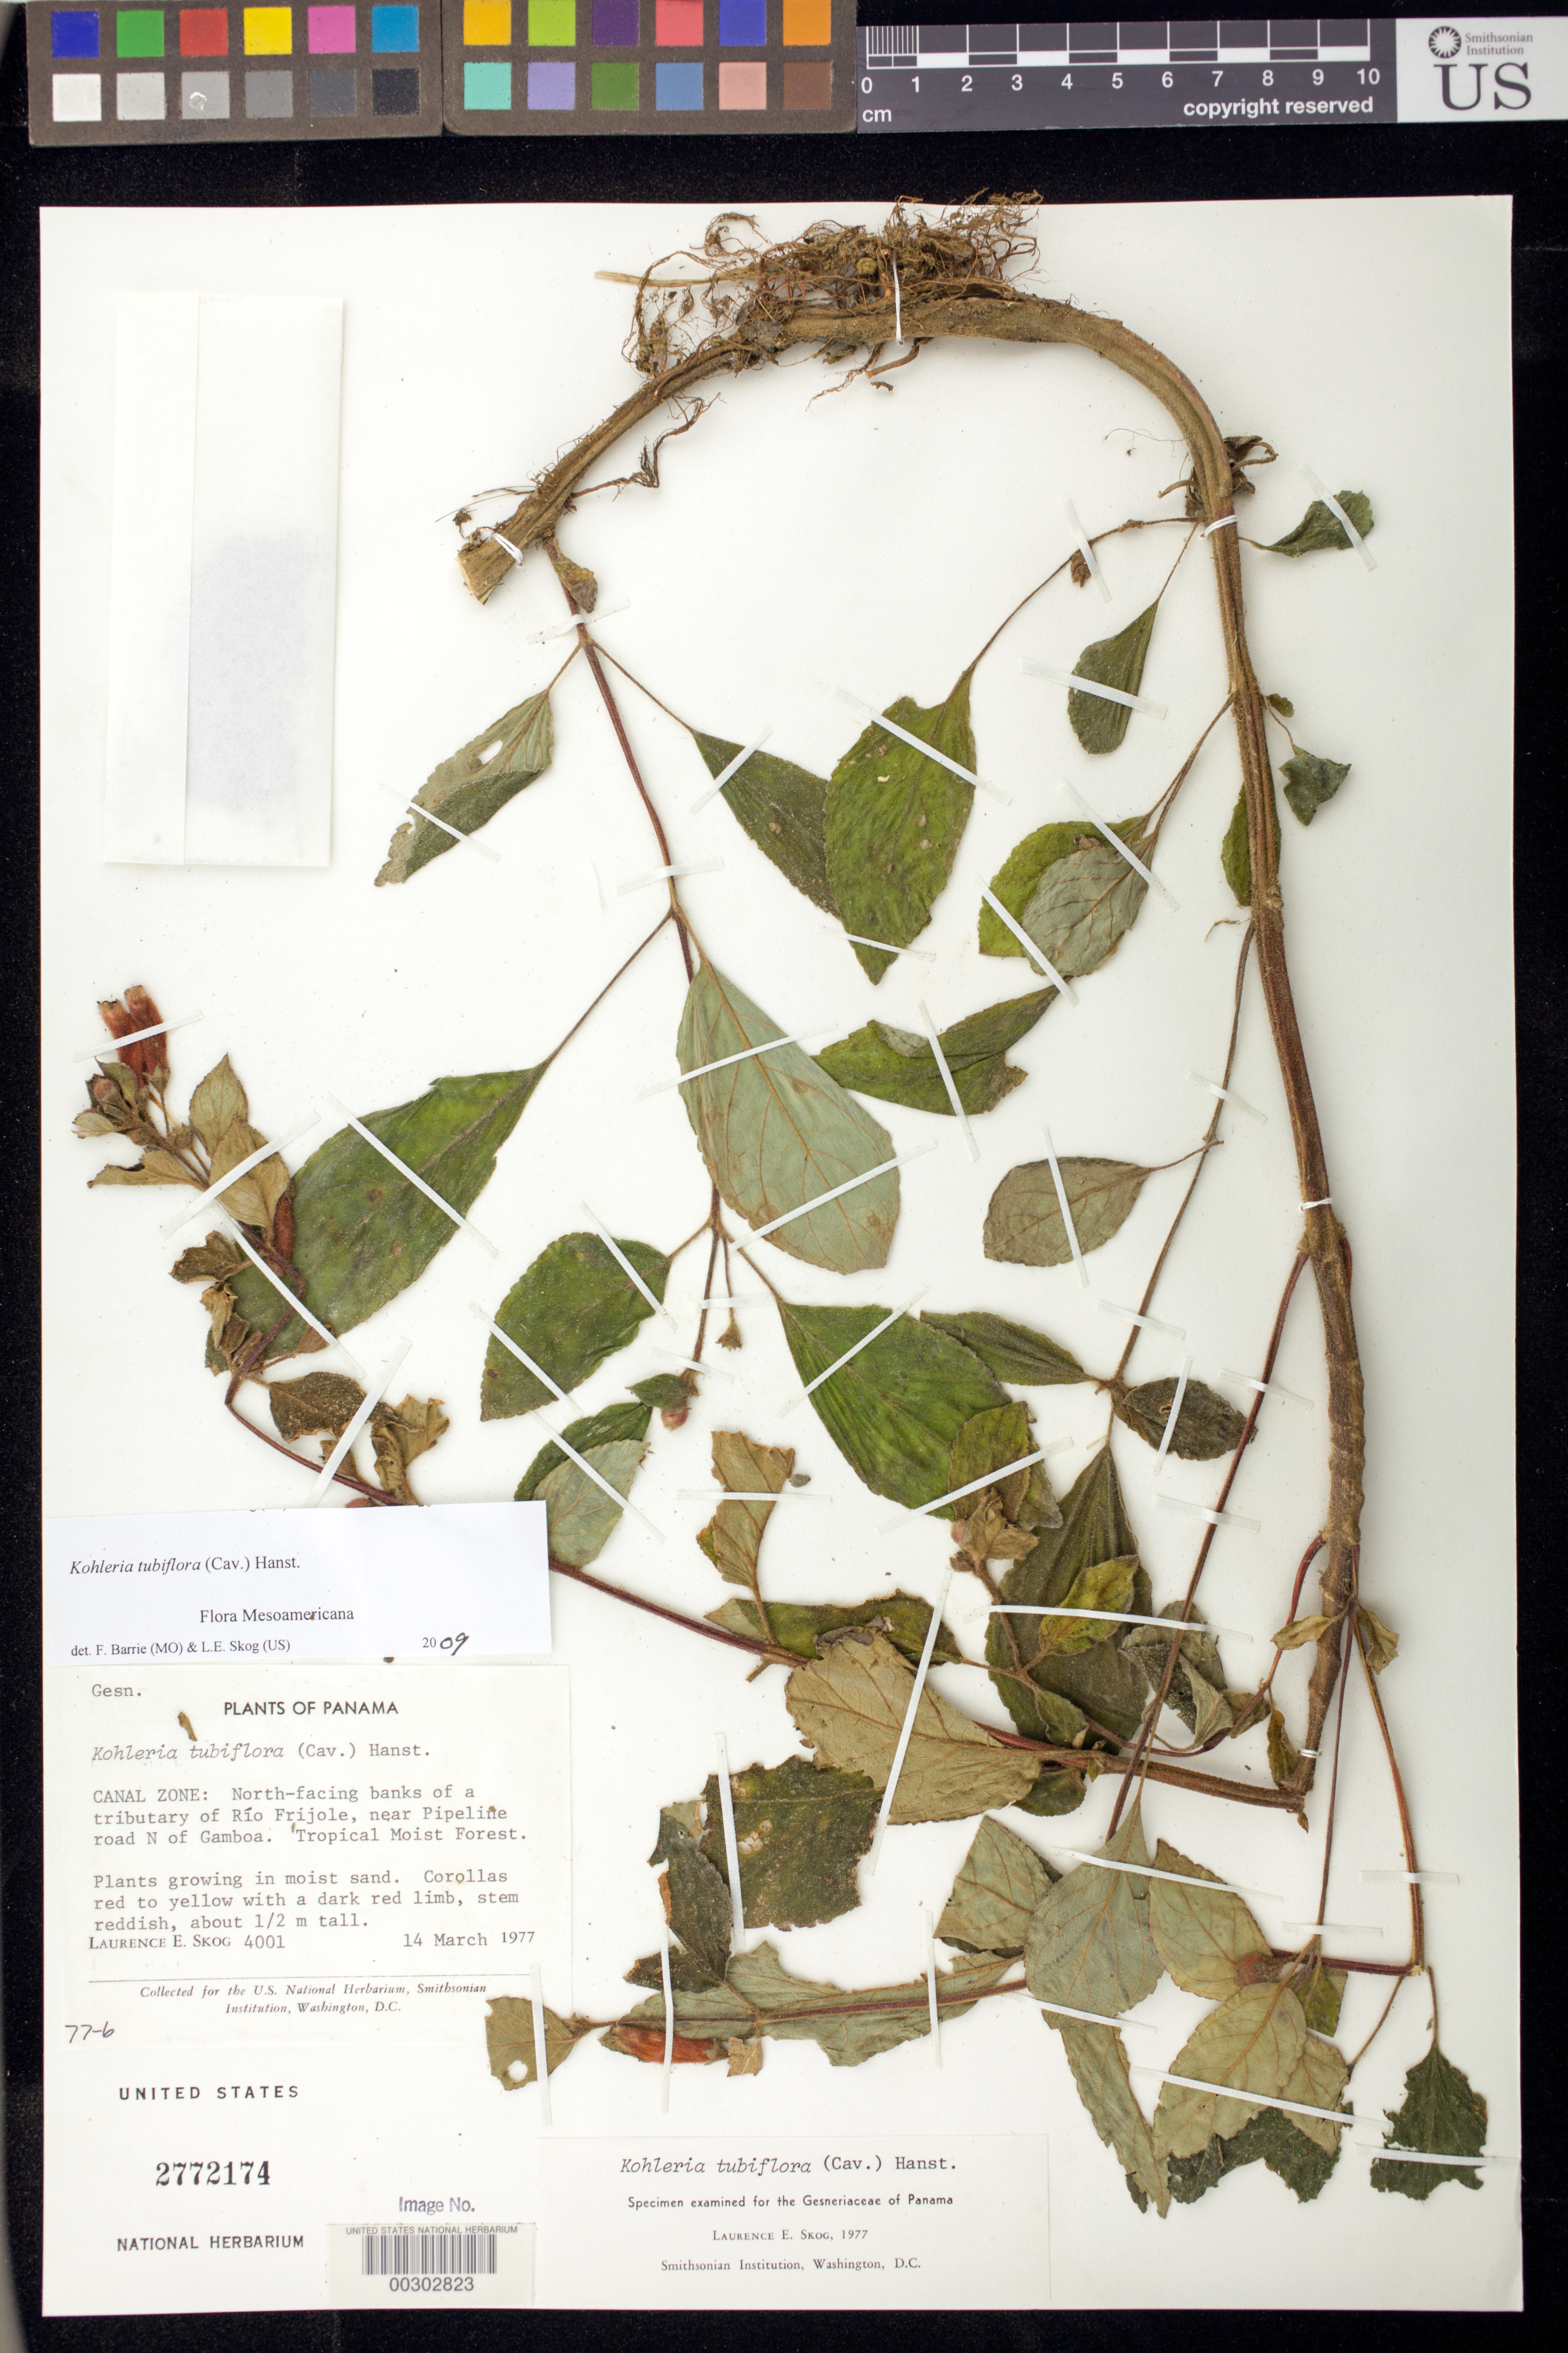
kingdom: Plantae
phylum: Tracheophyta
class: Magnoliopsida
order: Lamiales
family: Gesneriaceae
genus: Kohleria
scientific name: Kohleria tubiflora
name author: (Cav.) Hanst.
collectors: L. E. Skog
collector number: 4001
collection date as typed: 14 Mar 1977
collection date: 1977-03-14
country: Panama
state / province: Colón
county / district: Canal Zone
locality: Tributary of Rio Frijole, near pipeline road N of Gamboa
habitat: Tropical moist forest on N-facing banks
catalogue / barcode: US 2772174